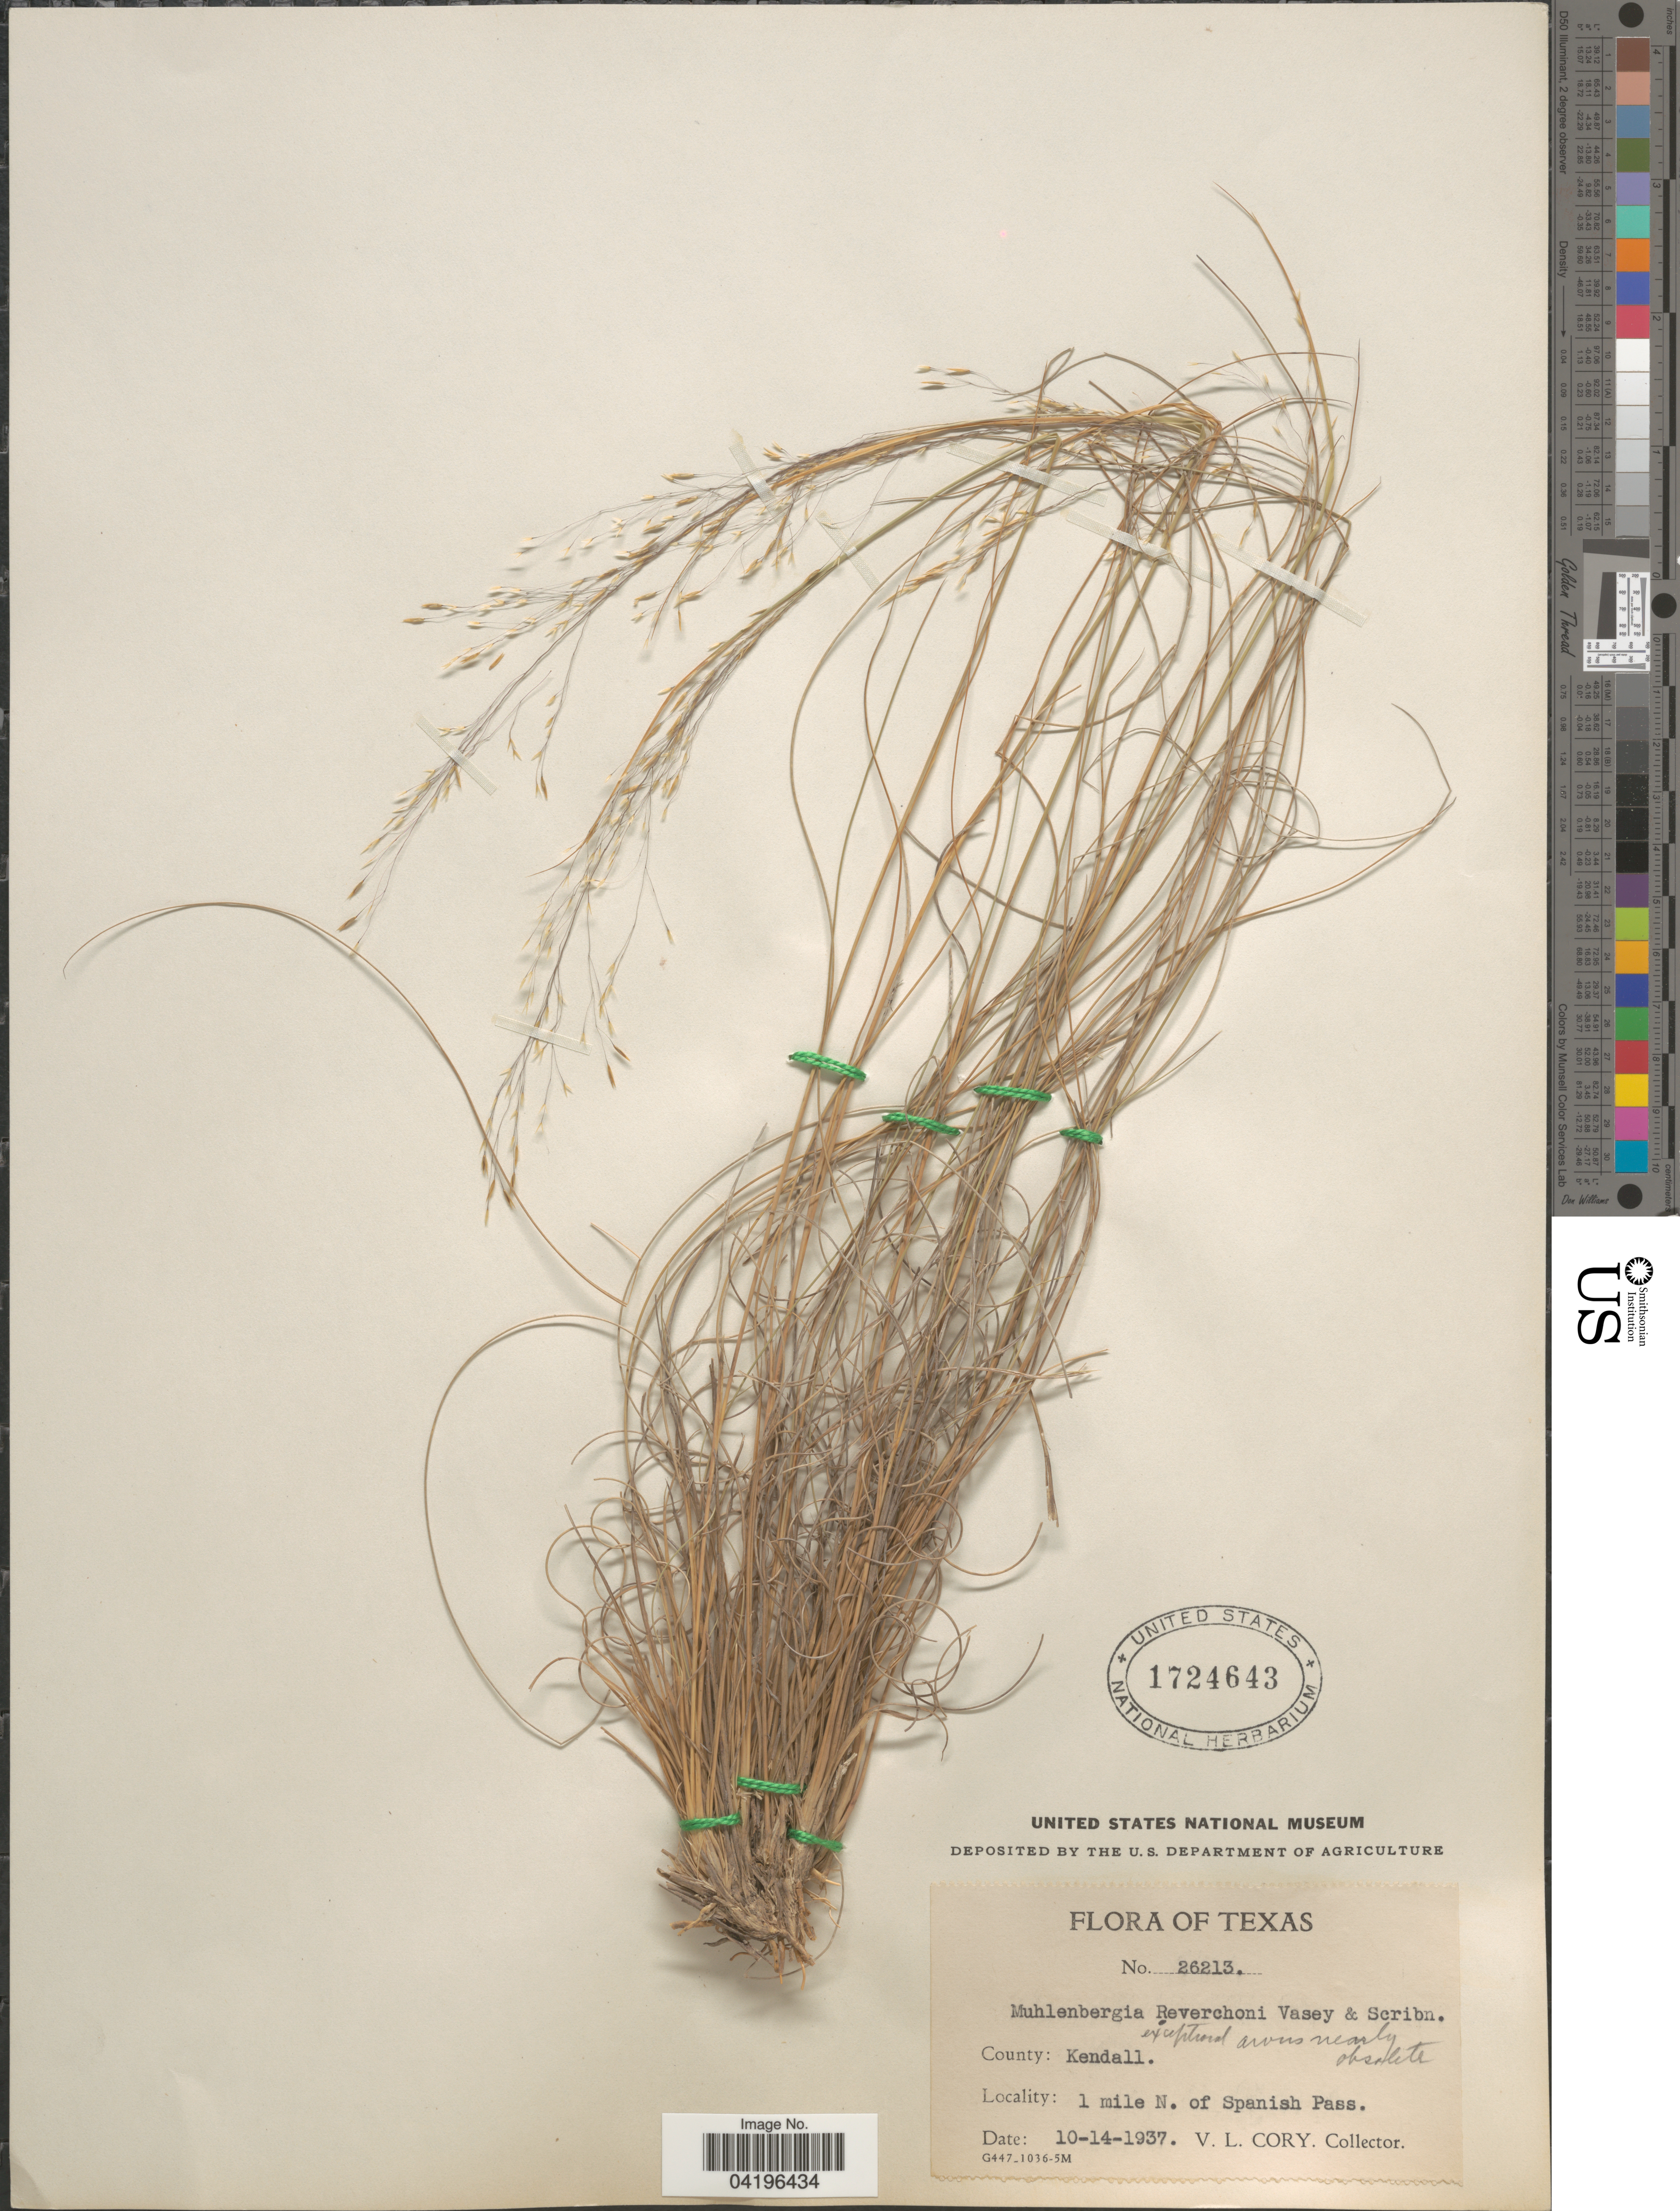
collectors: V. Cory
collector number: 26213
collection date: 1937-10-14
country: United States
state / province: Texas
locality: County: Kendall. 1 mile N. of Spanish Pass.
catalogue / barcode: US 1724643